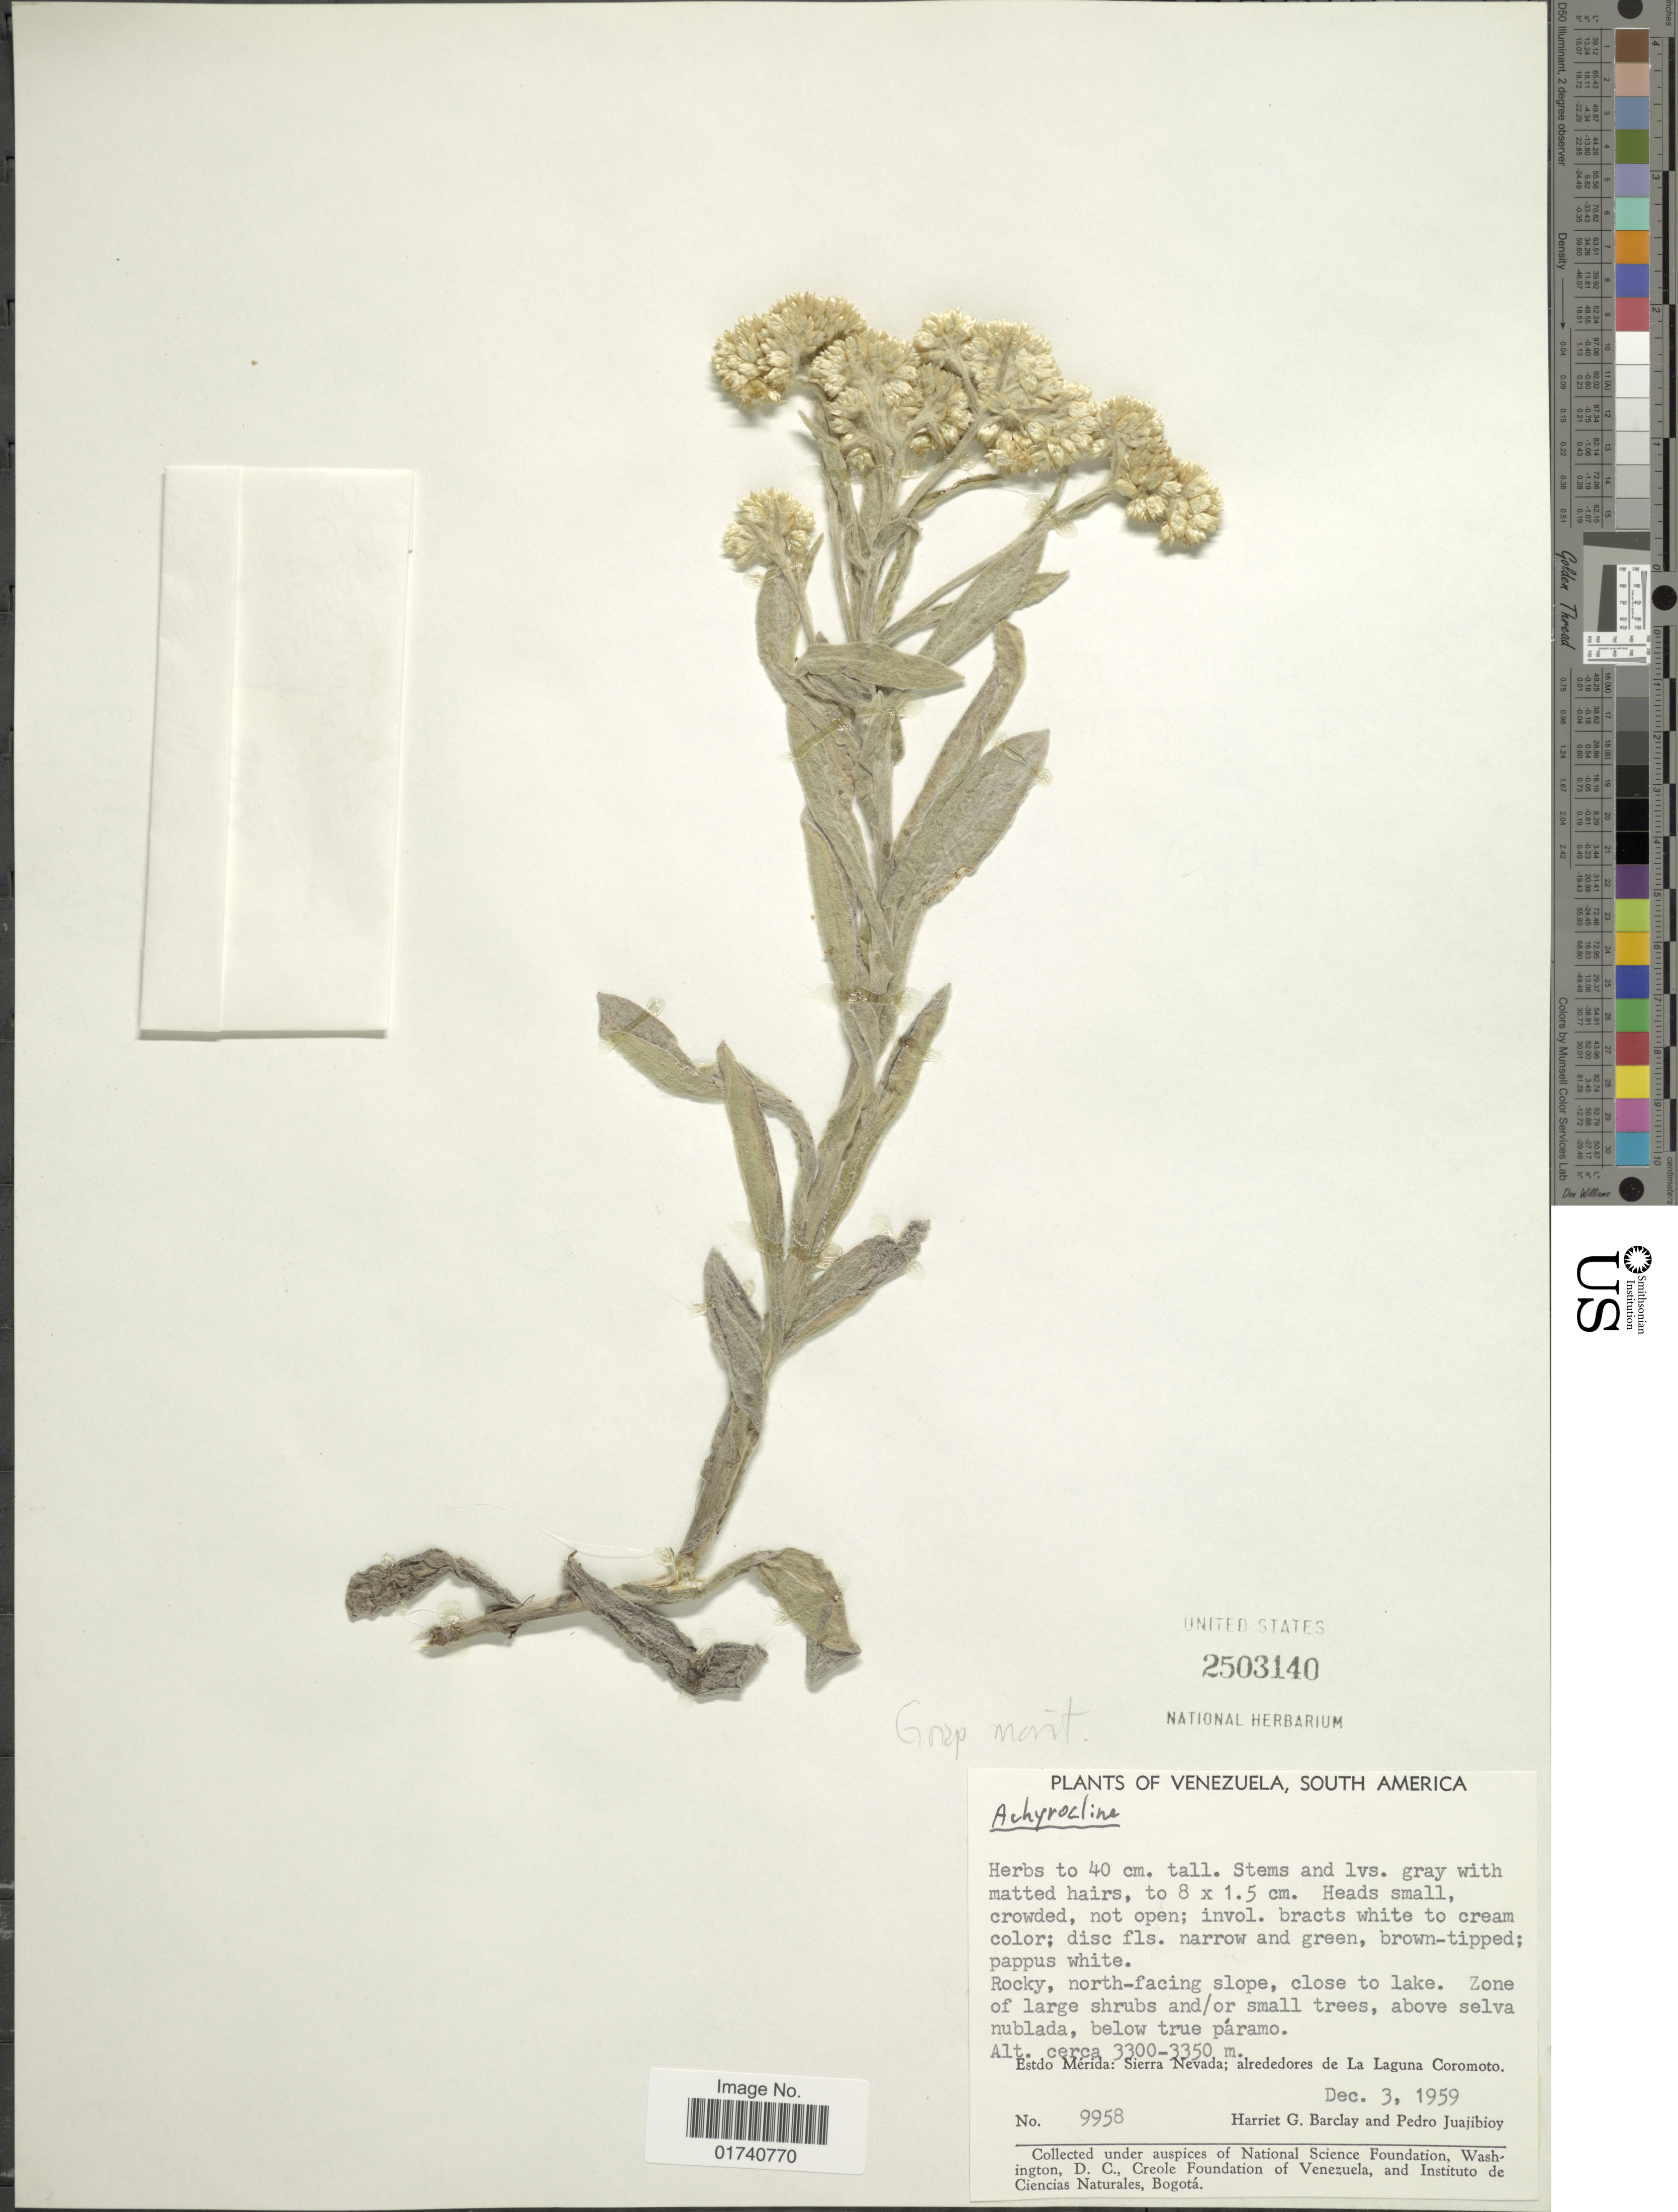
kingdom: Plantae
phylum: Tracheophyta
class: Magnoliopsida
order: Asterales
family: Asteraceae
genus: Pseudognaphalium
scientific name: Pseudognaphalium moritizianum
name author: (Klatt) V.M. Badillo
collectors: H. G. Barclay & P. Juajibioy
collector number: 9958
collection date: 1959-12-03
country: Venezuela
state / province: Mérida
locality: Estdo Merida: Sierra Nevada; alrededores de La Laguna Coromoto. North-facing slope, close to Lake.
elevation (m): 3300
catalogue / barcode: US 2503140